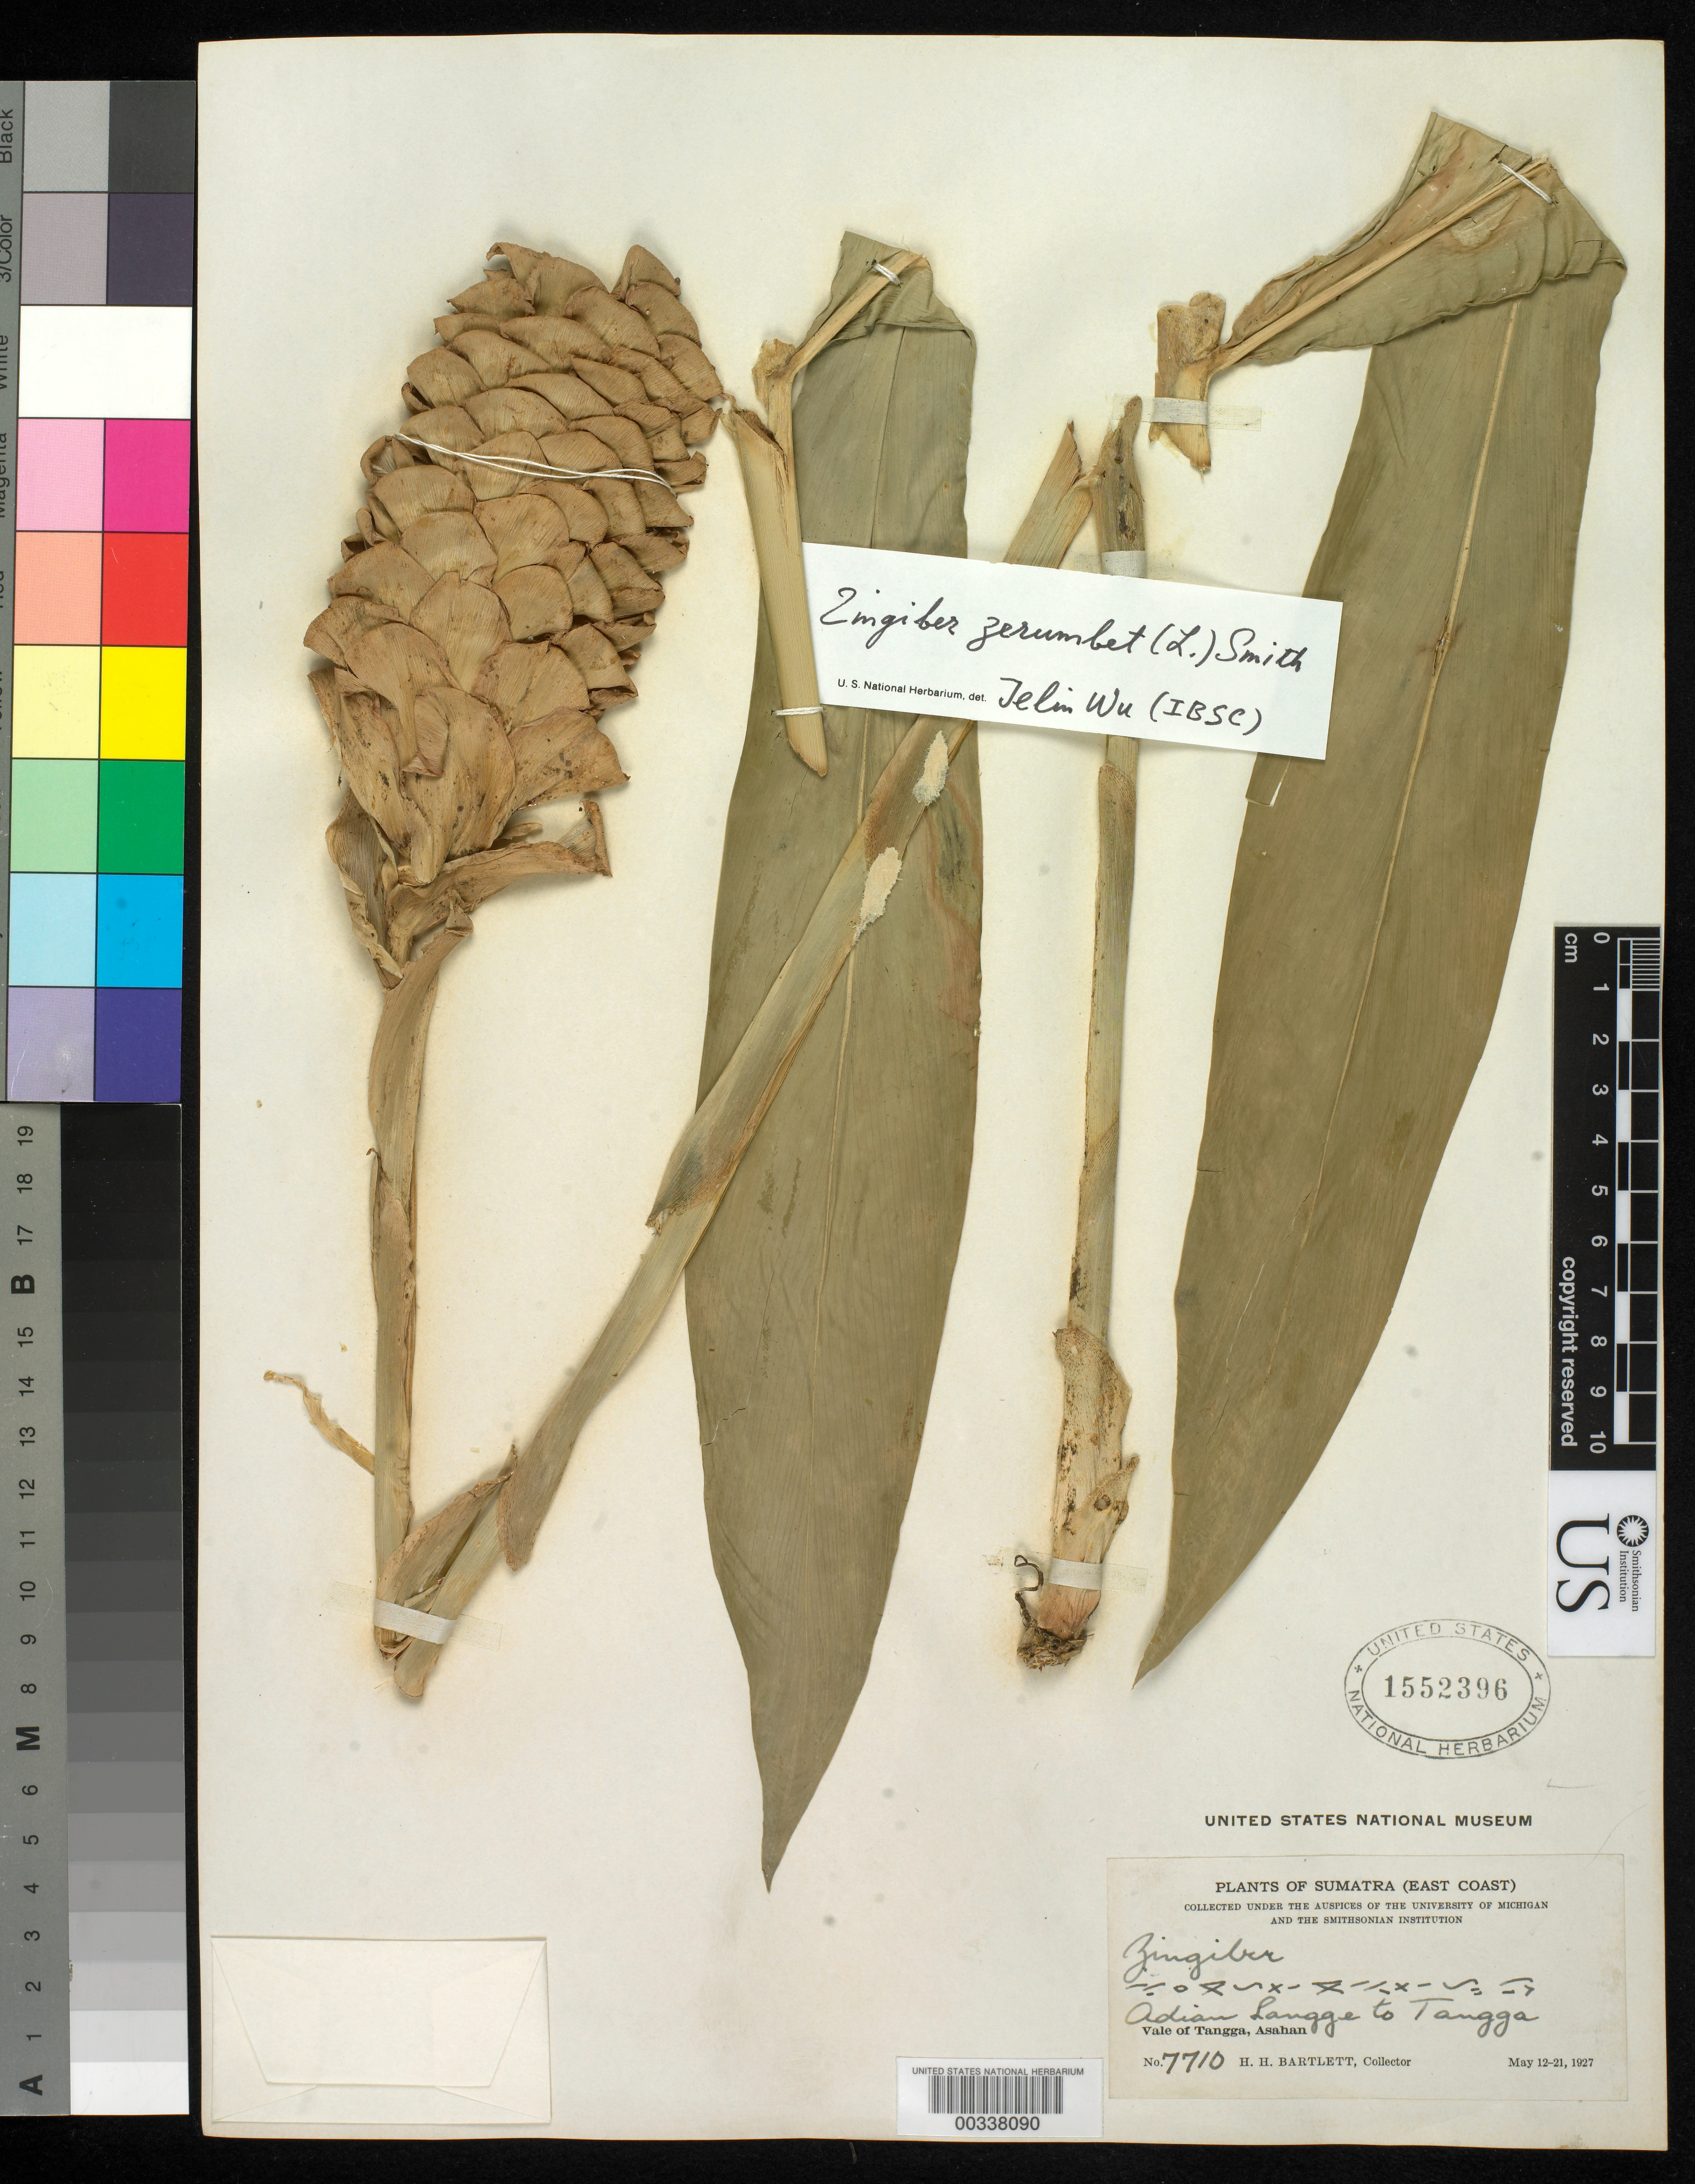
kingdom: Plantae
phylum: Tracheophyta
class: Liliopsida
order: Zingiberales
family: Zingiberaceae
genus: Zingiber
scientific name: Zingiber zerumbet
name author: (L.) Sm.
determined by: Wu, Te-Ling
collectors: H. H. Bartlett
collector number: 7710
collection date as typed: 12 May 1927 to 21 May 1927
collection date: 1927-05-12/1927-05-21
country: Indonesia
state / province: Sumatra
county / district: Sumatra Utara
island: Sumatra I.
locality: (East Coast) Adian Laugge to Tangga, Vale of Tangga, Asahan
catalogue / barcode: US 1552396